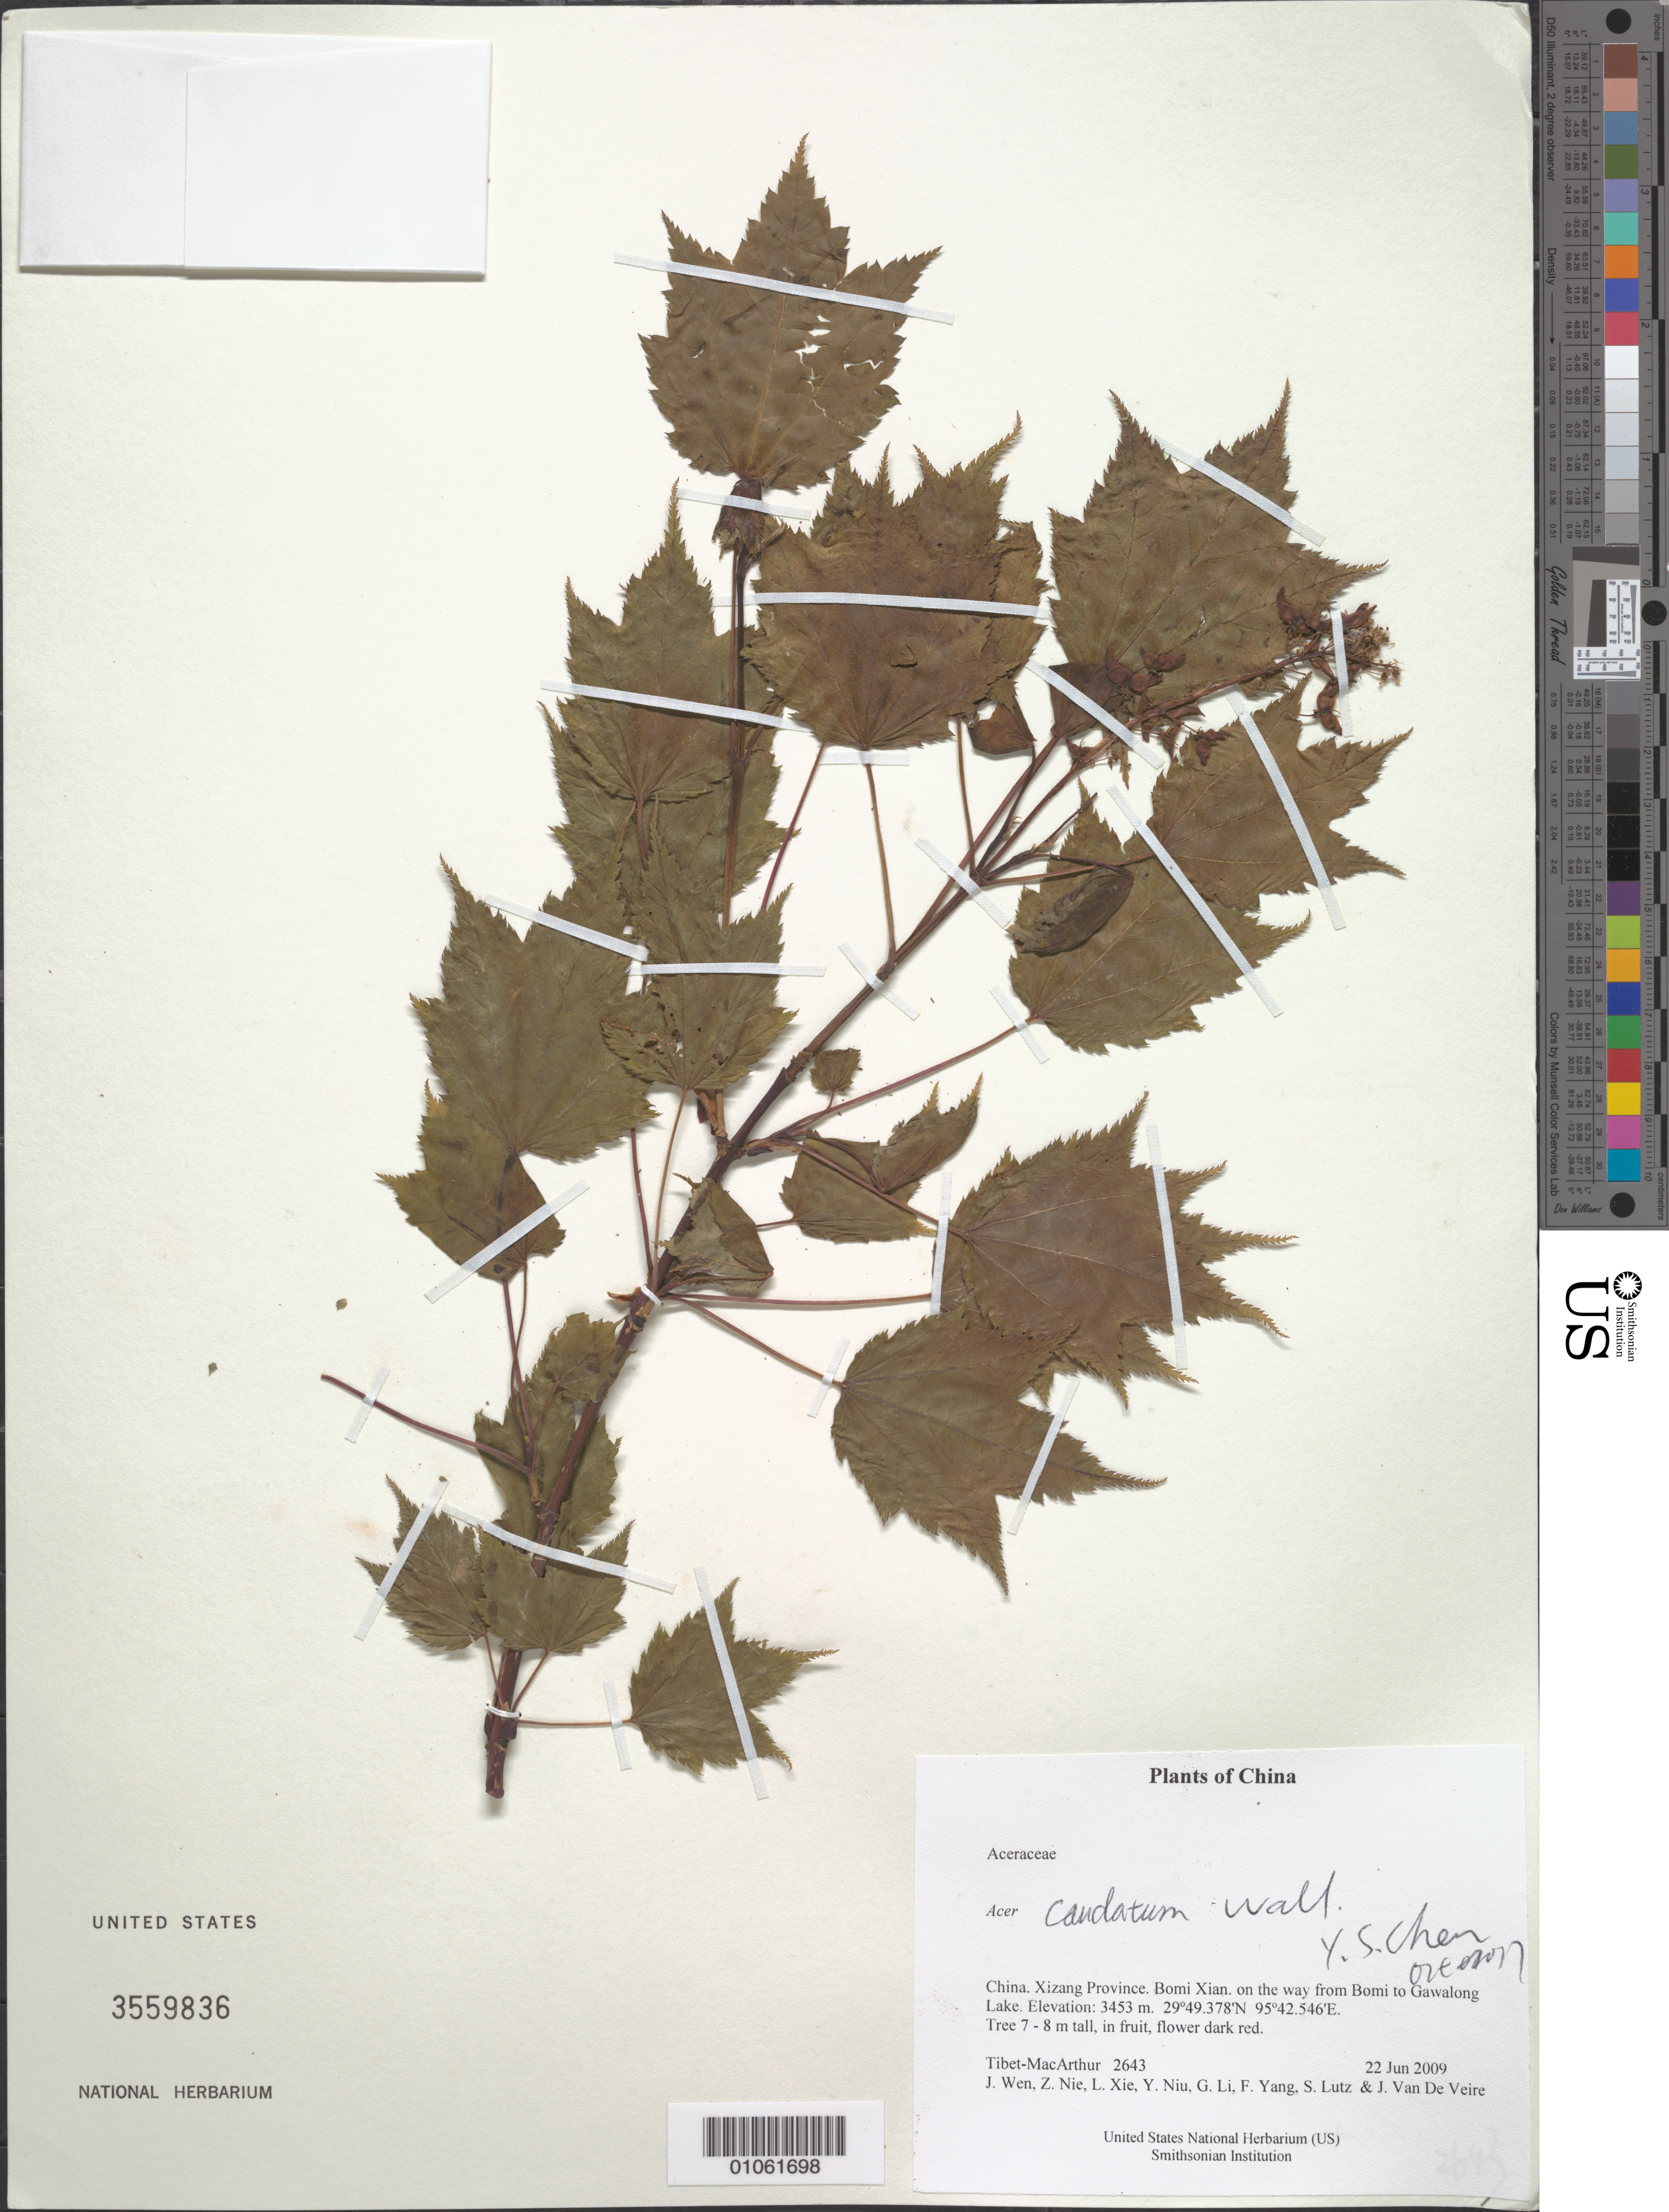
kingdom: Plantae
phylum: Tracheophyta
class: Magnoliopsida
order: Sapindales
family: Sapindaceae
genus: Acer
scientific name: Acer caudatum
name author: Wall.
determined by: Chen, Y. S.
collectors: Tibet-MacArthur, J. Wen, Z. Nie, L. Xie, Y. Niu, G. Li, F. Yang, S. Lutz & J. Van De Veire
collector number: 2643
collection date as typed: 22 Jun 2009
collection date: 2009-06-22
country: China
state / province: Xizang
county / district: Bomi Xian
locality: on the way from Bomi to Gawalong Lake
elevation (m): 3453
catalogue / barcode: US 3559836